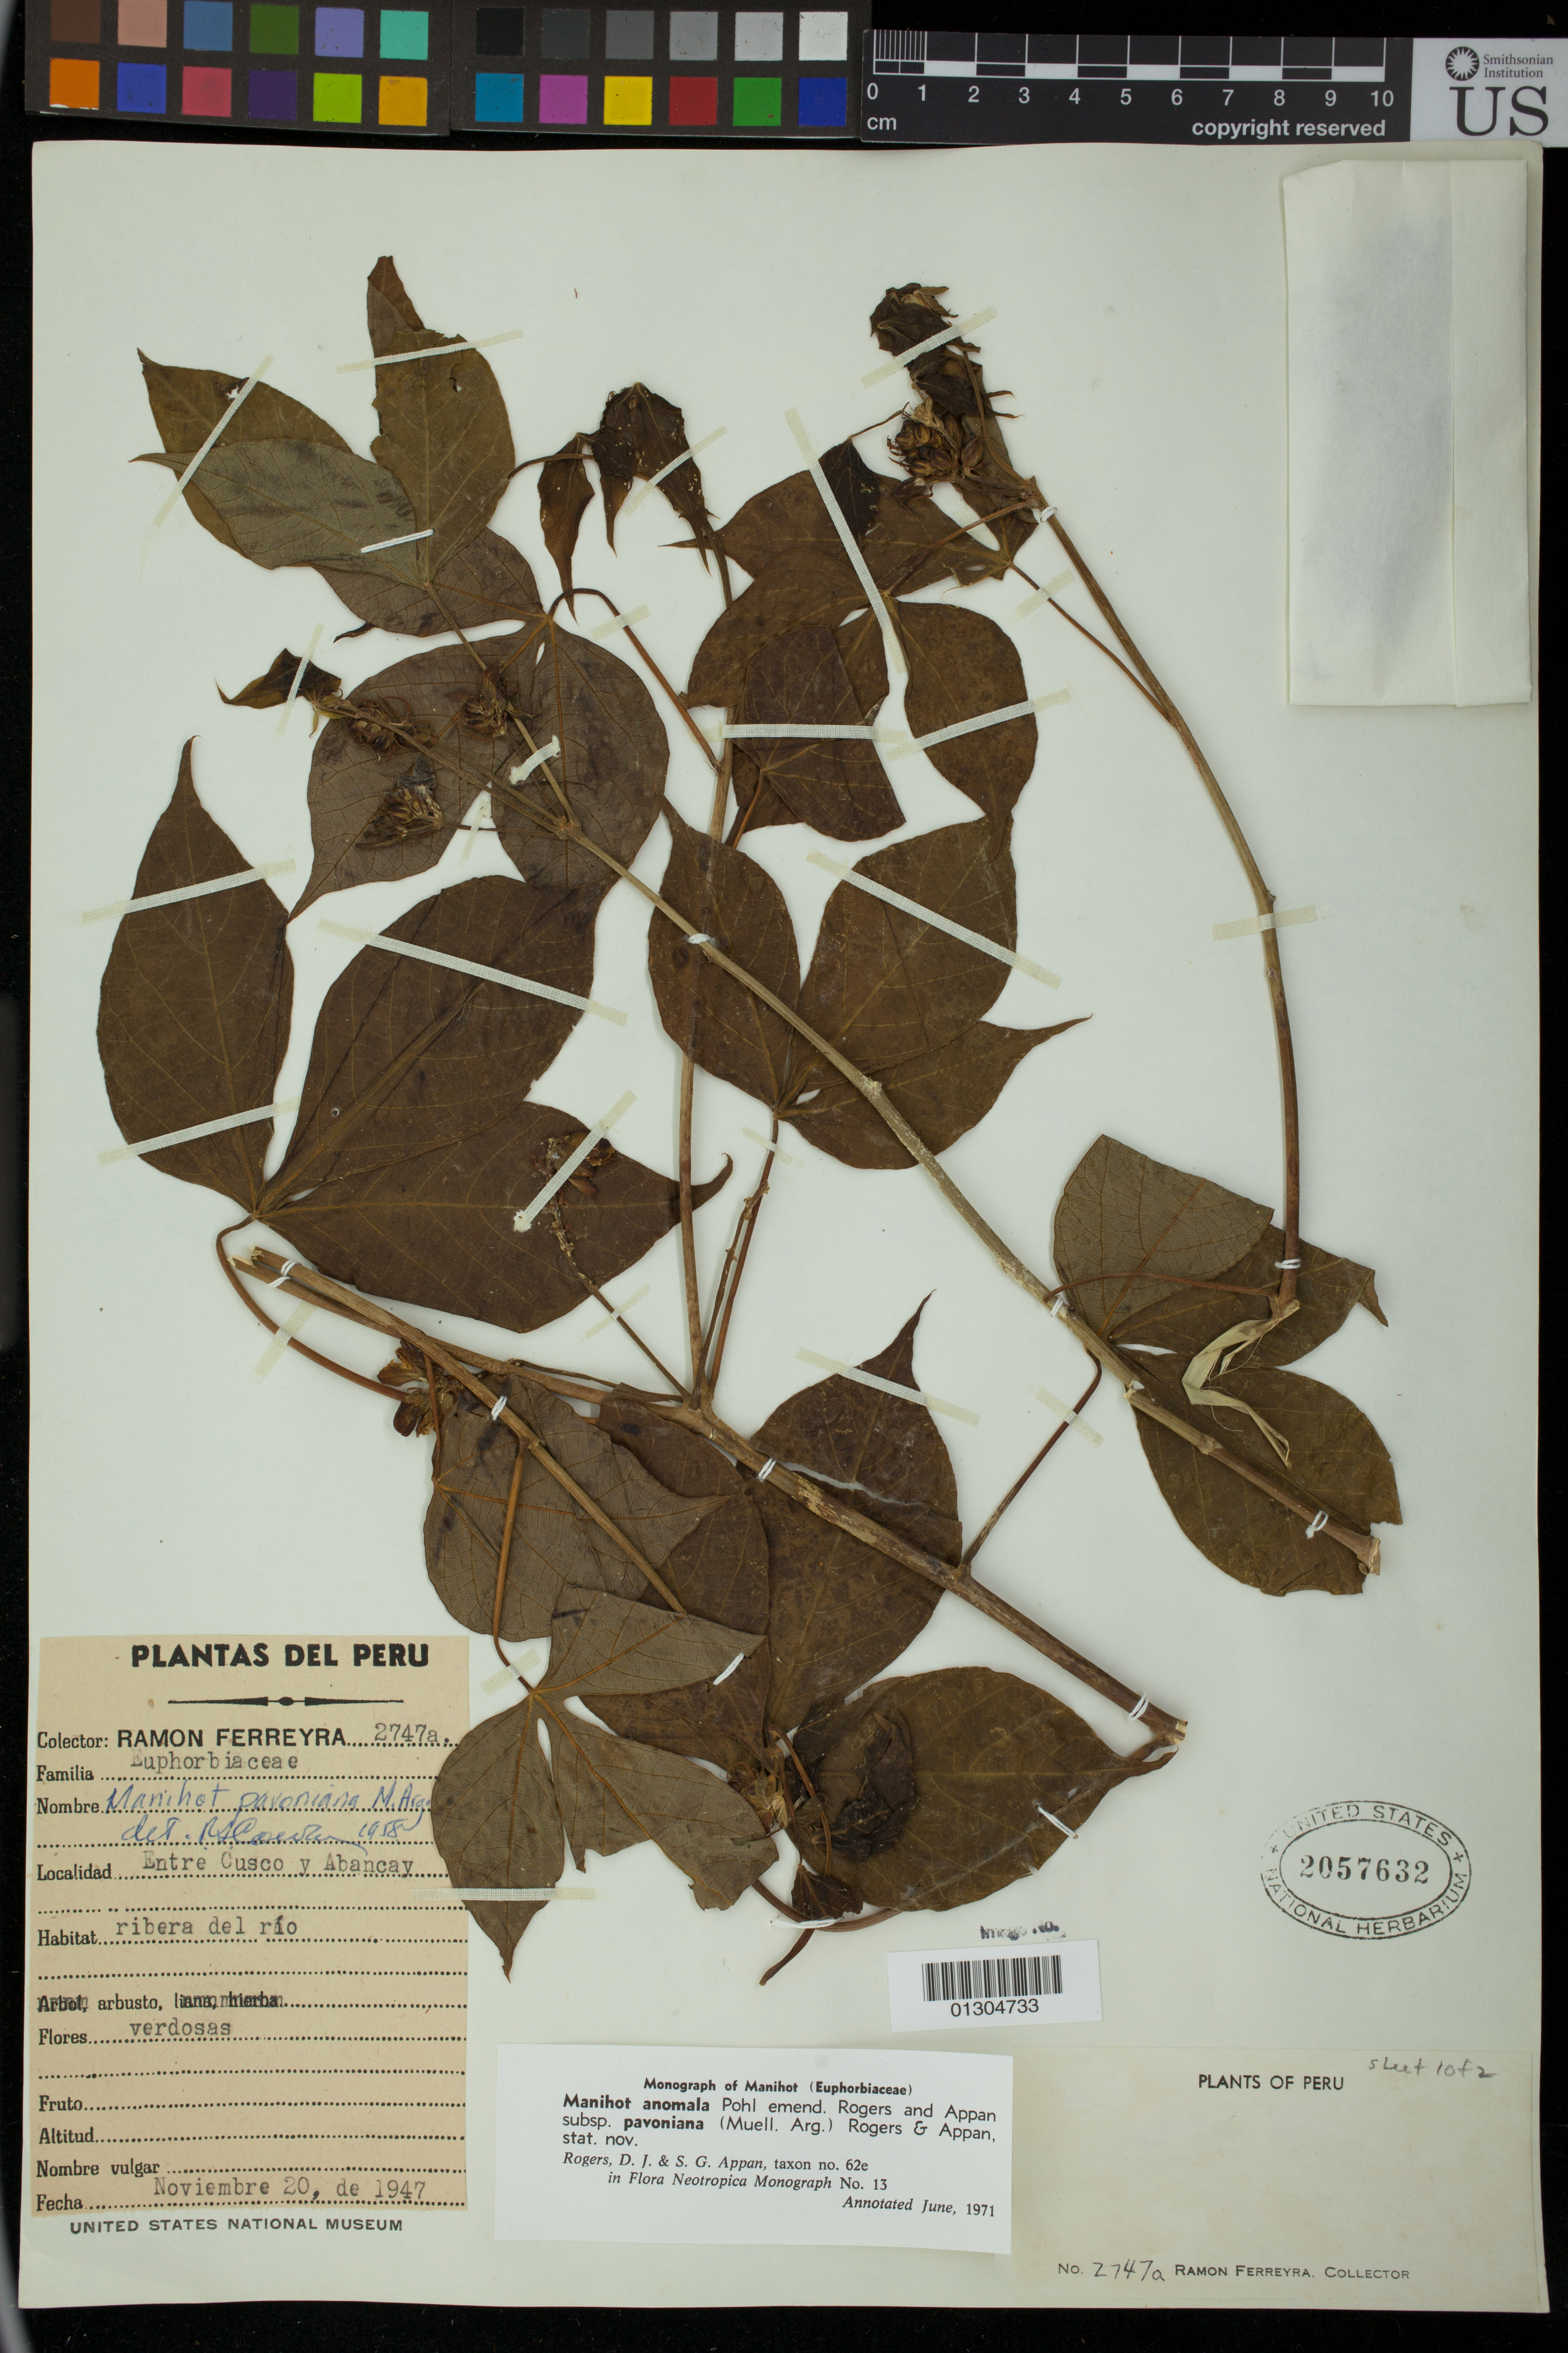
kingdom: Plantae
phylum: Tracheophyta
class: Magnoliopsida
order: Malpighiales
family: Euphorbiaceae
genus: Manihot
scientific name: Manihot anomala subsp. pavoniana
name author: (Müll. Arg.) D.J. Rogers & Appan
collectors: R. A. Ferreyra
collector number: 2747a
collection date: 1947-11-20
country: Peru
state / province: Cusco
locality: Entre Cusco y Abancay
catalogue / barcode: US 2057632